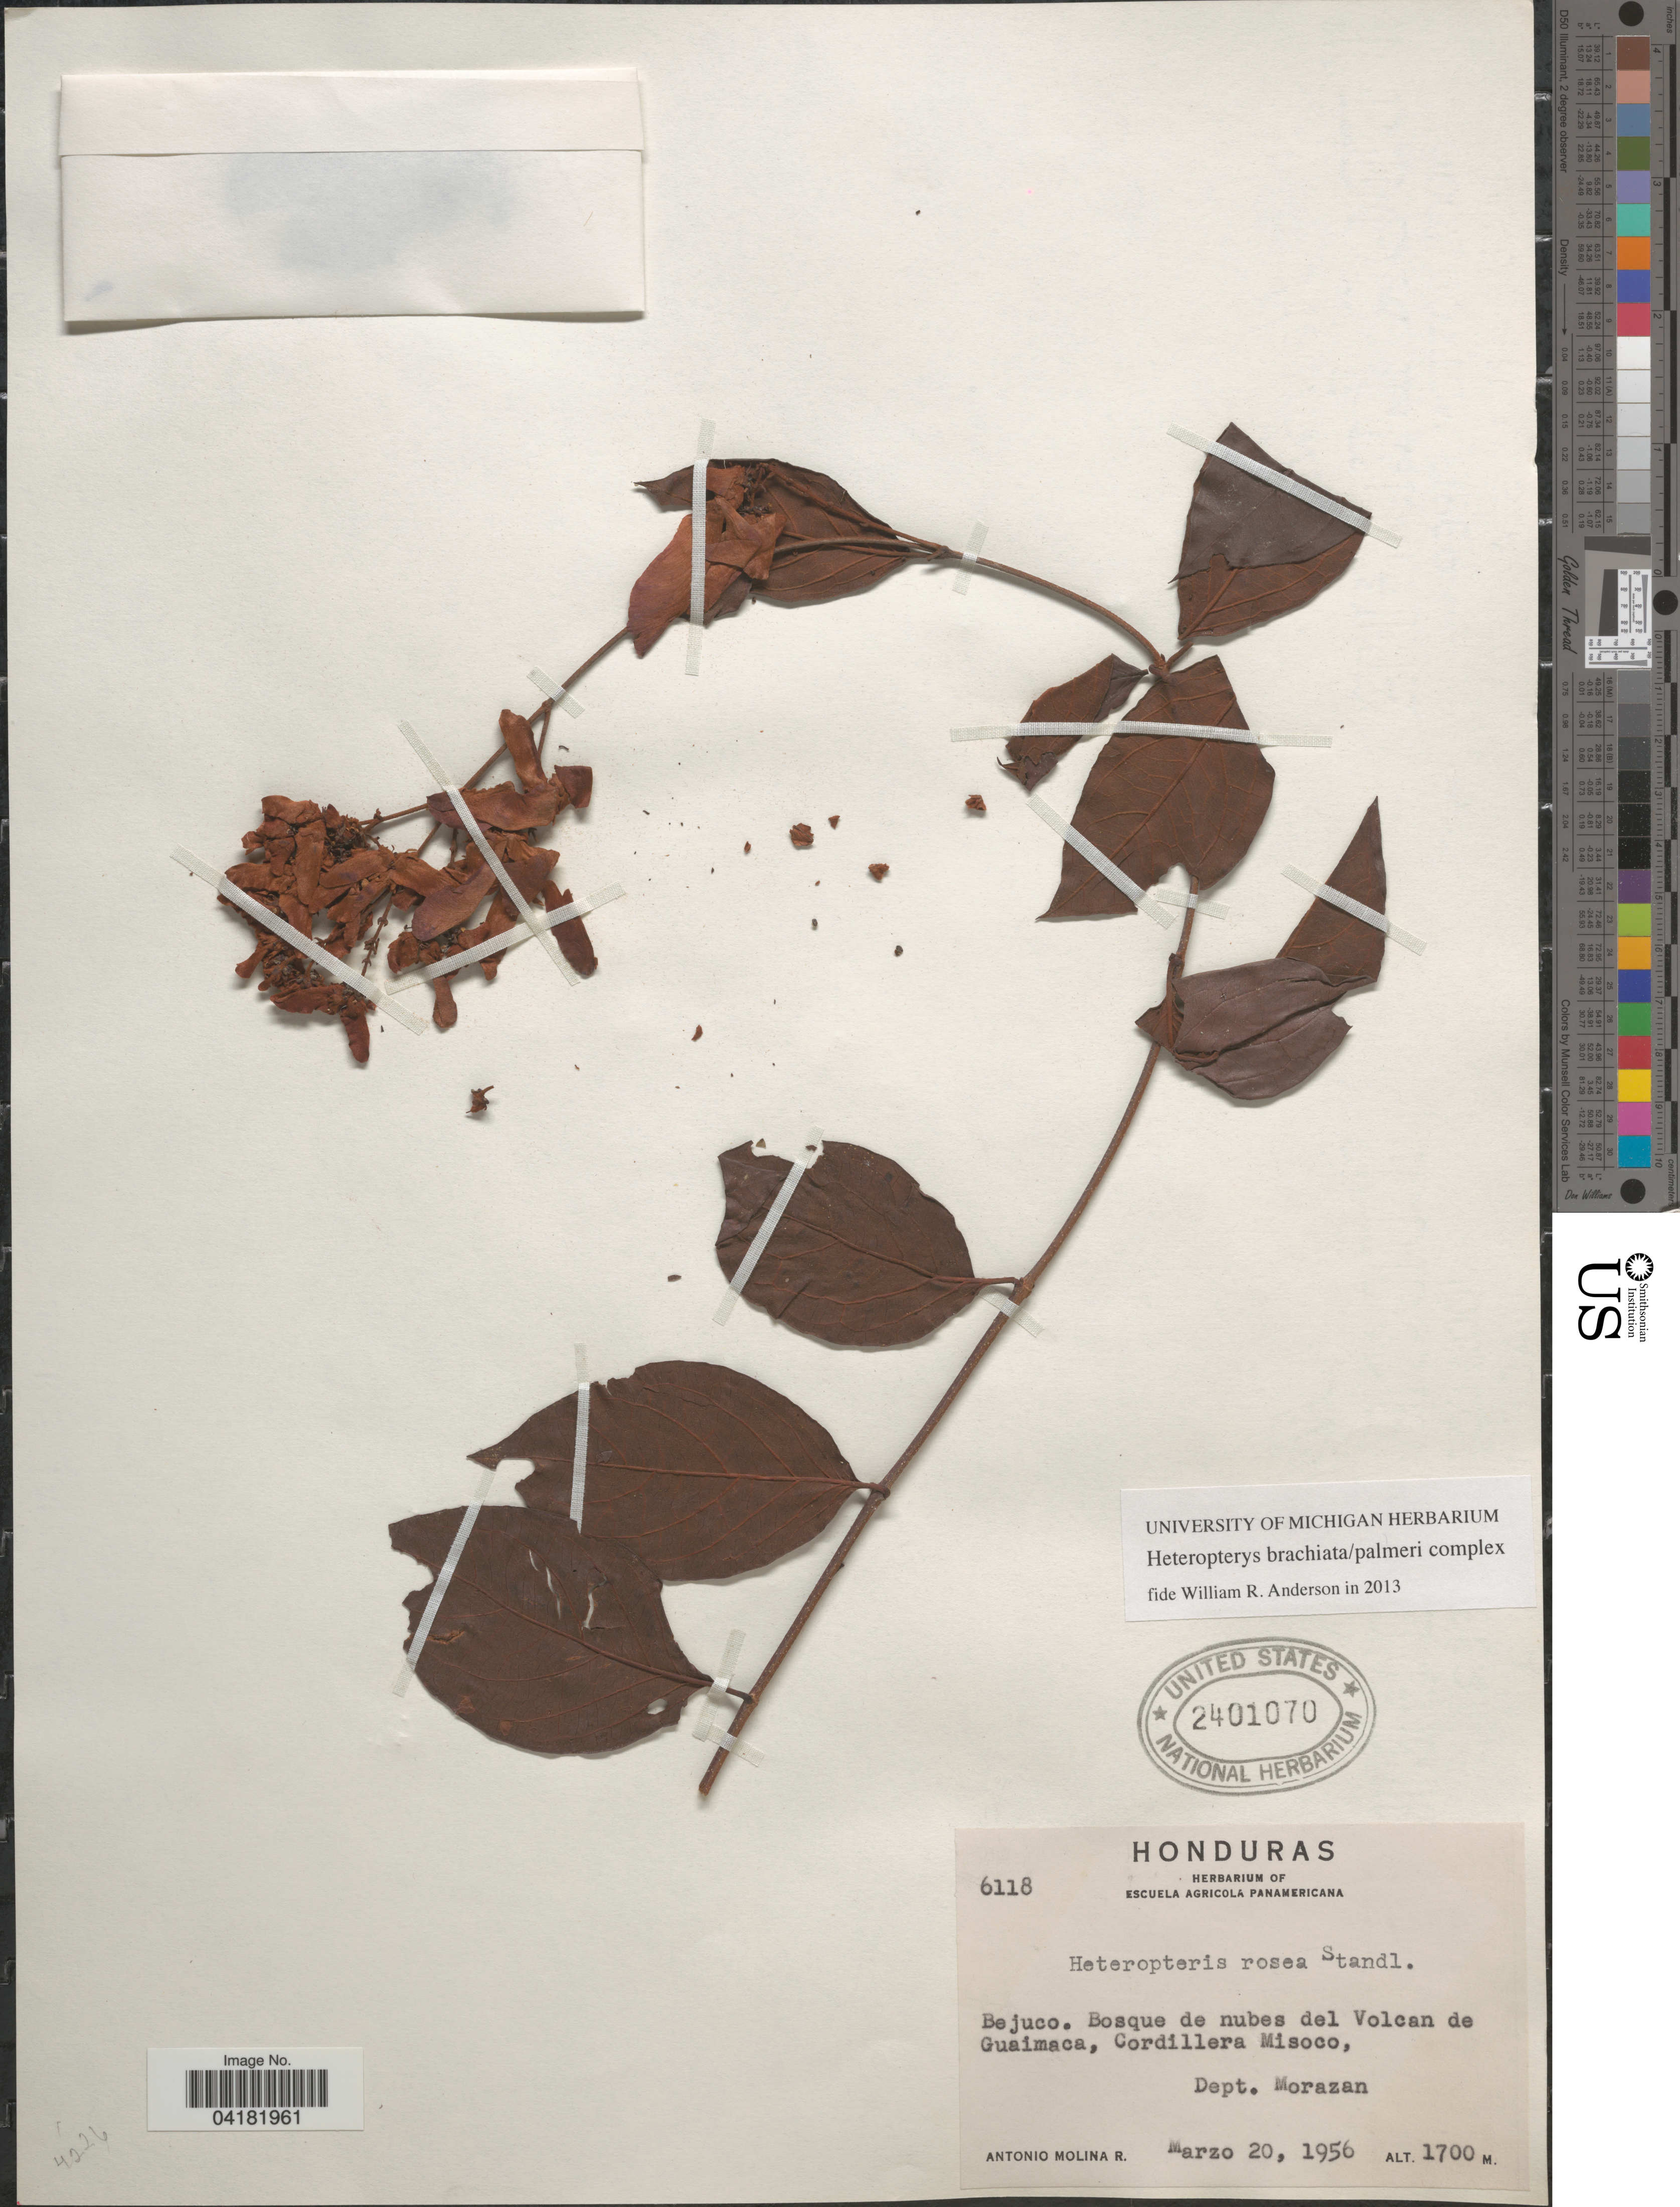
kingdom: Plantae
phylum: Tracheophyta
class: Magnoliopsida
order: Malpighiales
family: Malpighiaceae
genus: Heteropterys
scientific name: Heteropterys sp.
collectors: A. Molina R.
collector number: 6118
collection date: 1956-03-20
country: Honduras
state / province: Fco. Morazán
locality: Bejuco. Bosque de nubes del Volcan de Guaimaca, Cordillera Misoco, Dept. Morazan.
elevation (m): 1700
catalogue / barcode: US 2401070